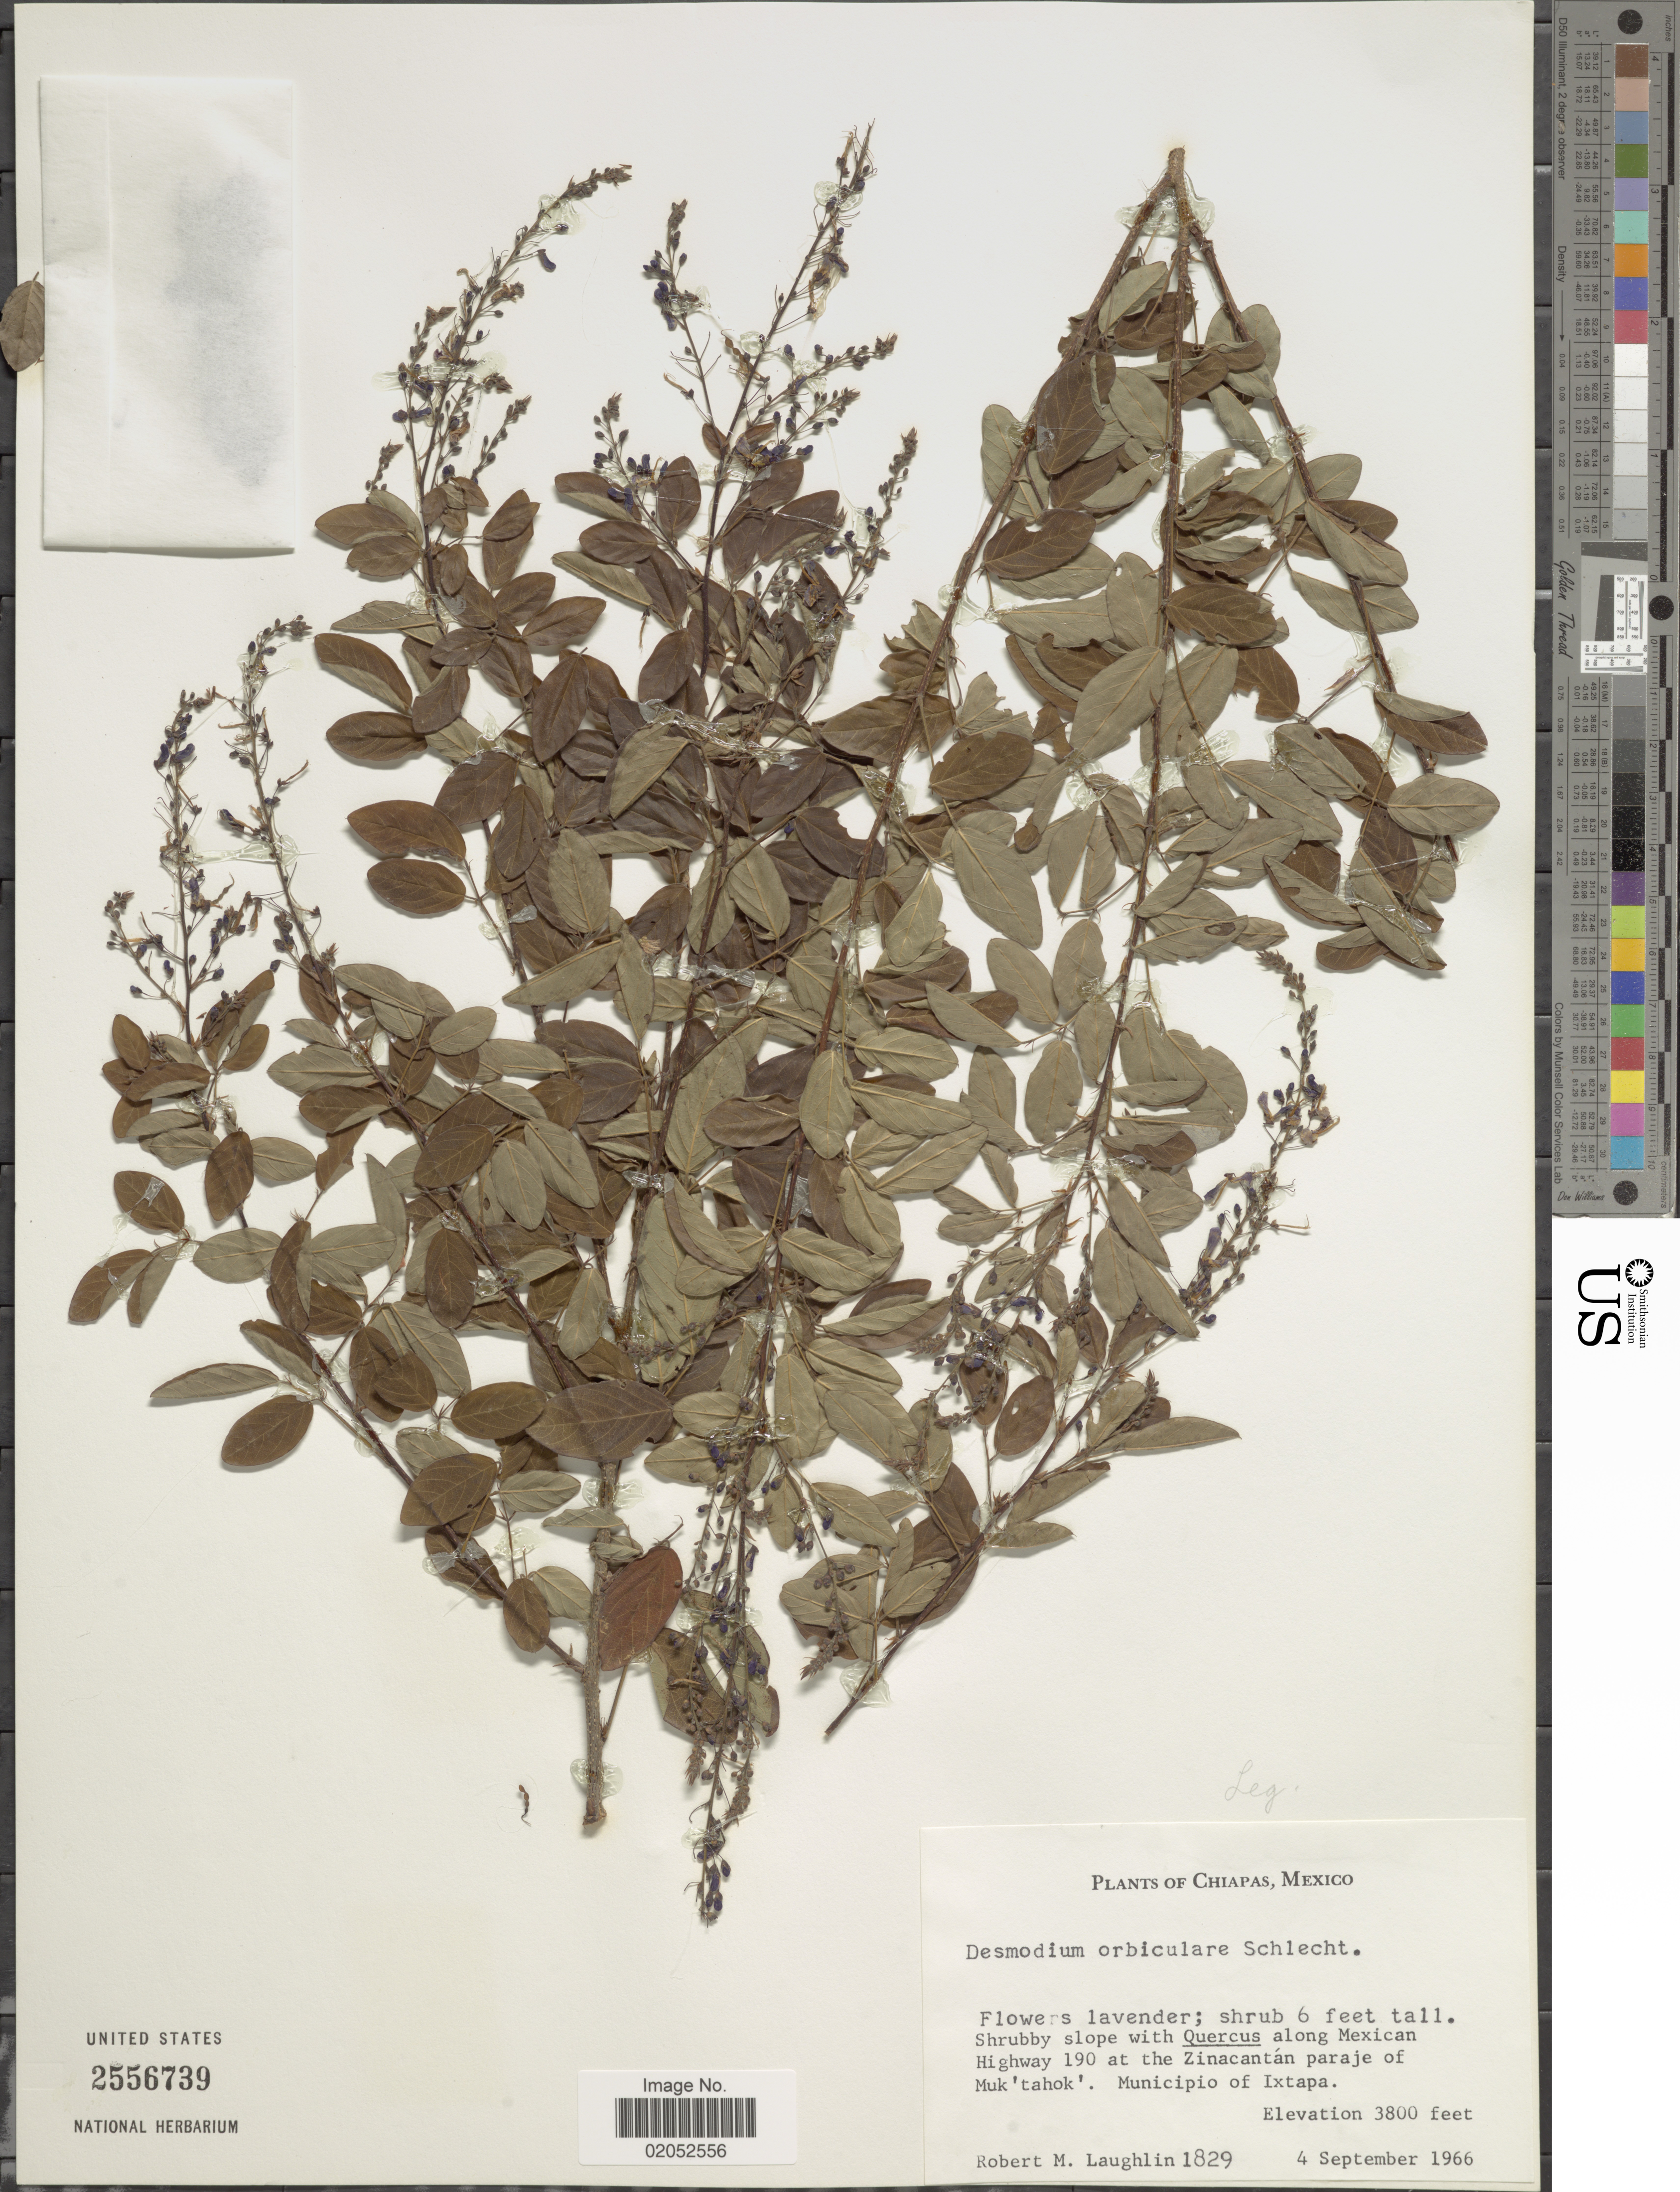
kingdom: Plantae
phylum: Tracheophyta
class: Magnoliopsida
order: Fabales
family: Fabaceae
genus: Desmodium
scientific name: Desmodium orbiculare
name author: Schltdl.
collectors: R. M. Laughlin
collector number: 1829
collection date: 1966-09-04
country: Mexico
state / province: Chiapas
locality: Along Mexican Highway 190 at the Zinacantan paraje of Muk 'tahok', Municipio of Ixtapa.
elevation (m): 1158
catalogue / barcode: US 2556739